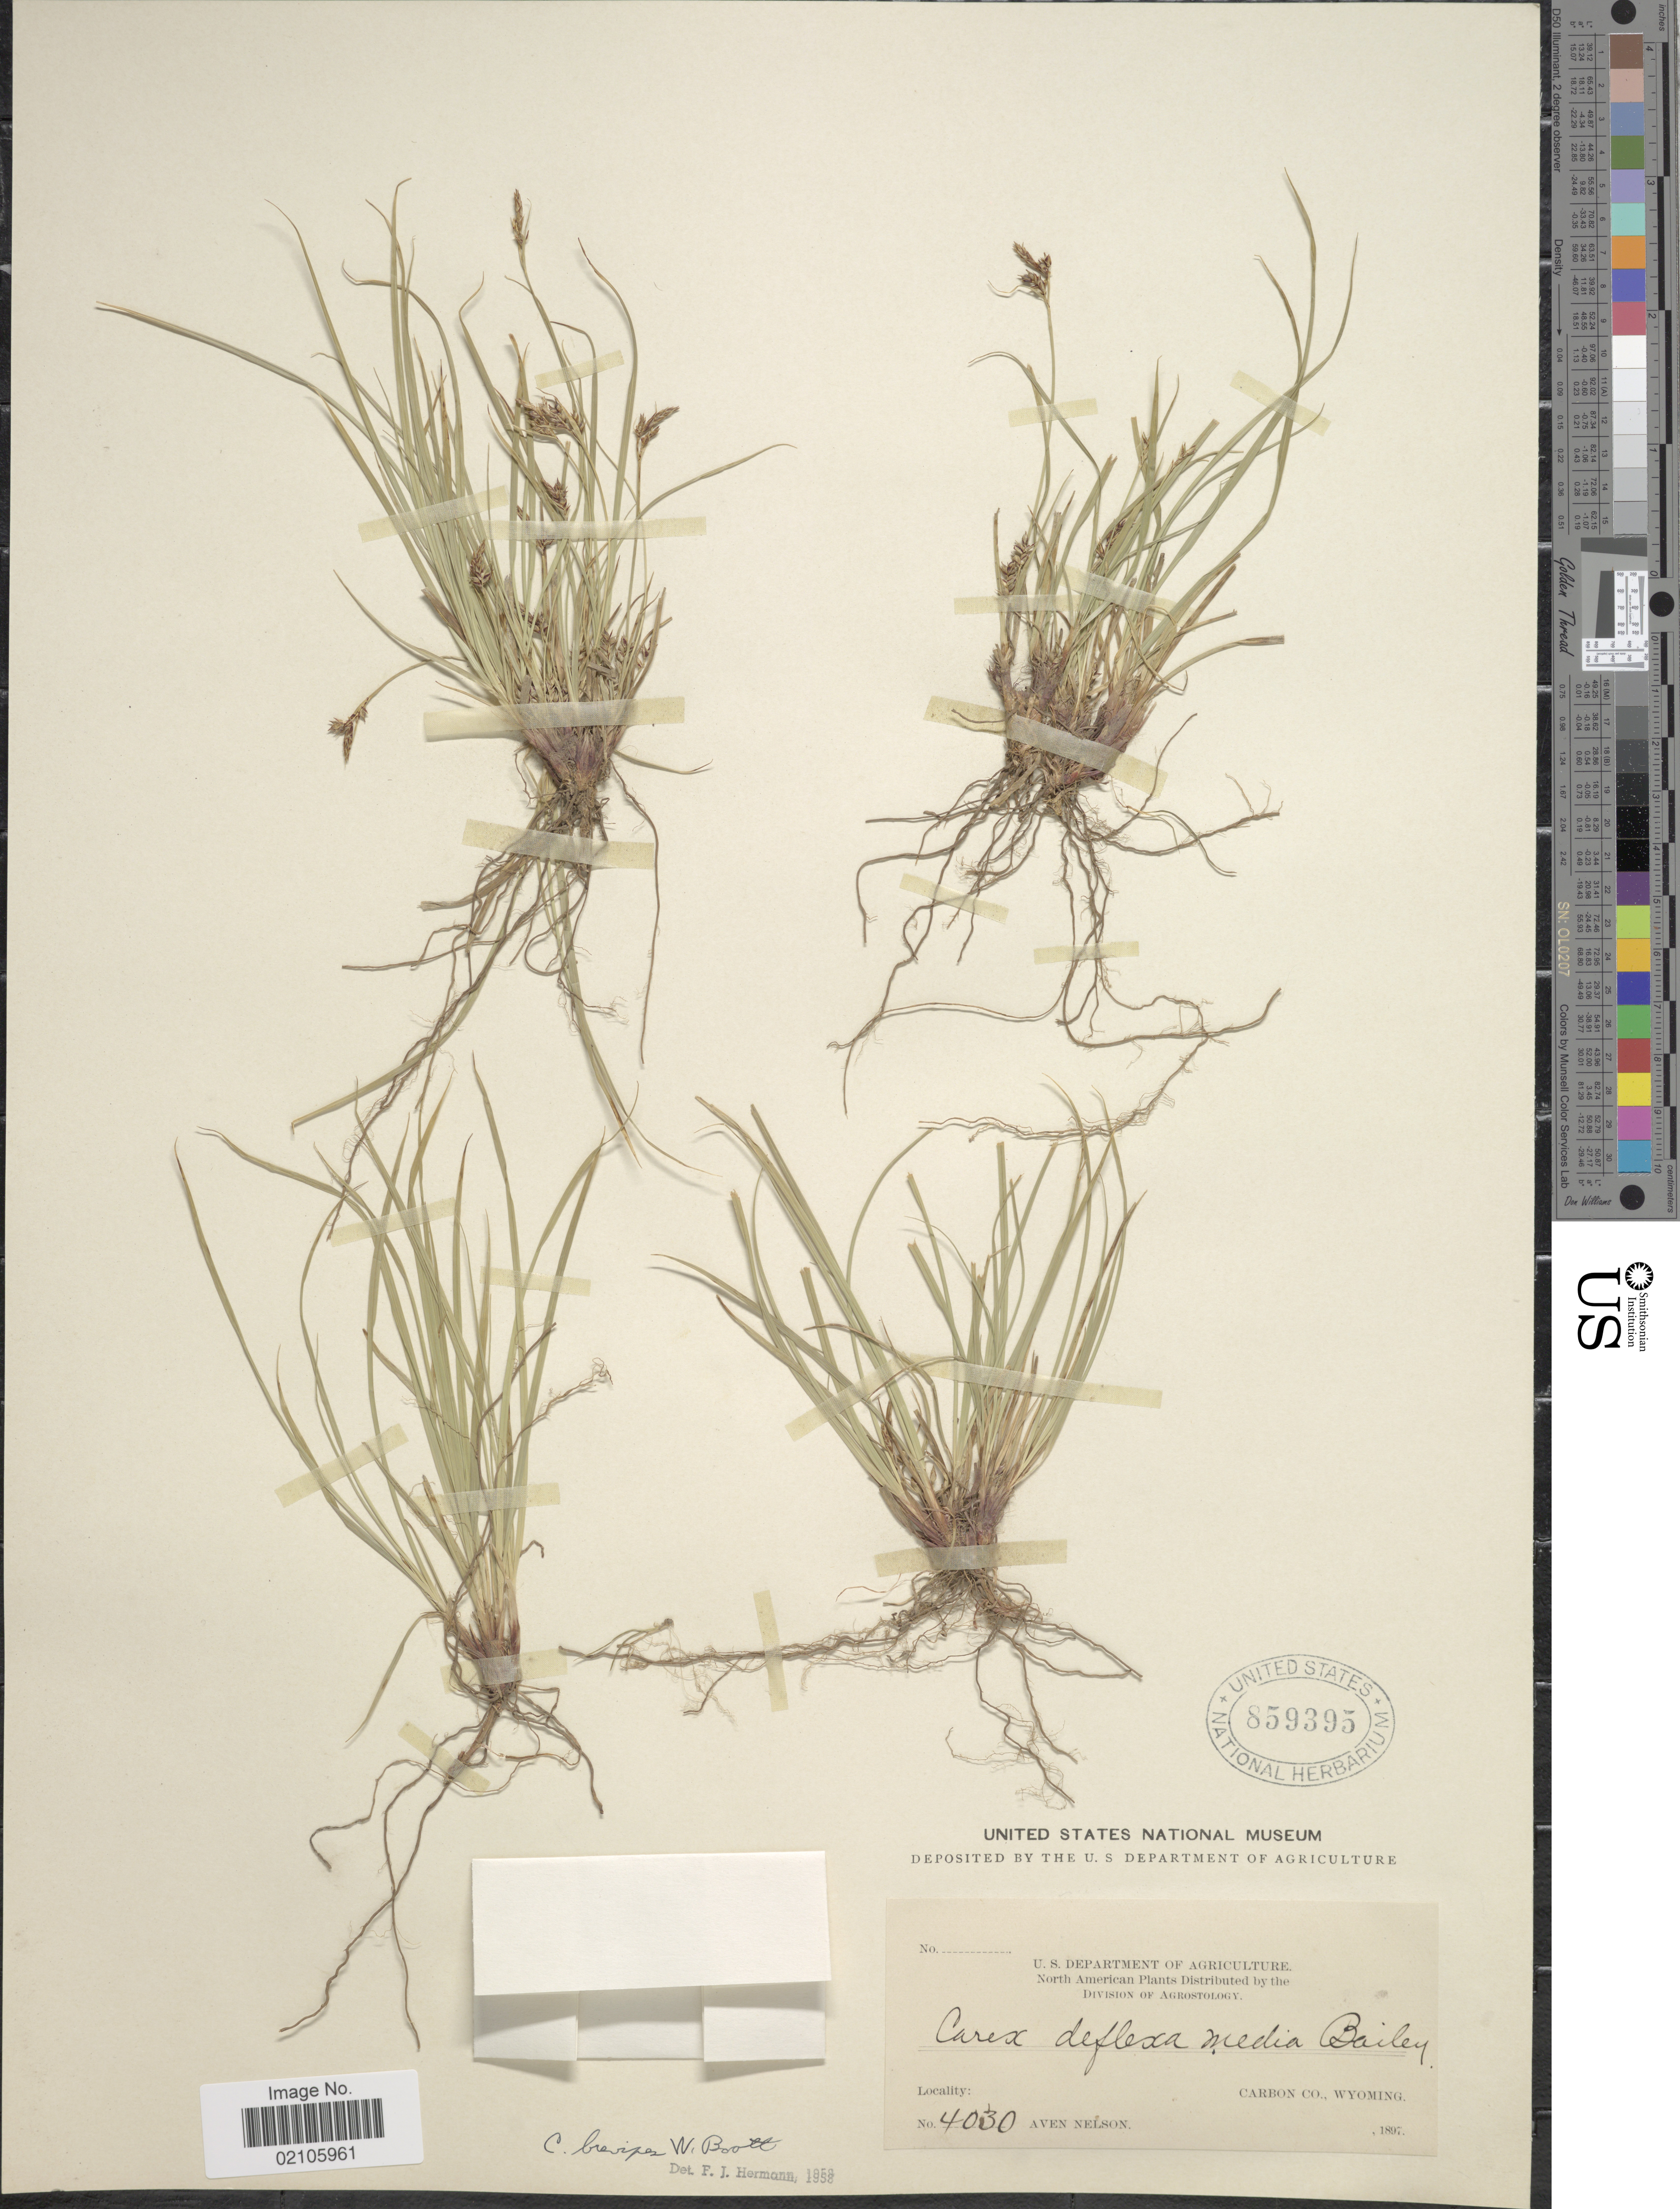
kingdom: Plantae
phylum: Tracheophyta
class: Liliopsida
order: Poales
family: Cyperaceae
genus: Carex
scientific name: Carex rossii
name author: Boott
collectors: A. Nelson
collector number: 4030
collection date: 1897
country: United States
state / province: Wyoming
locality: Carbon Co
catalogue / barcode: US 859395